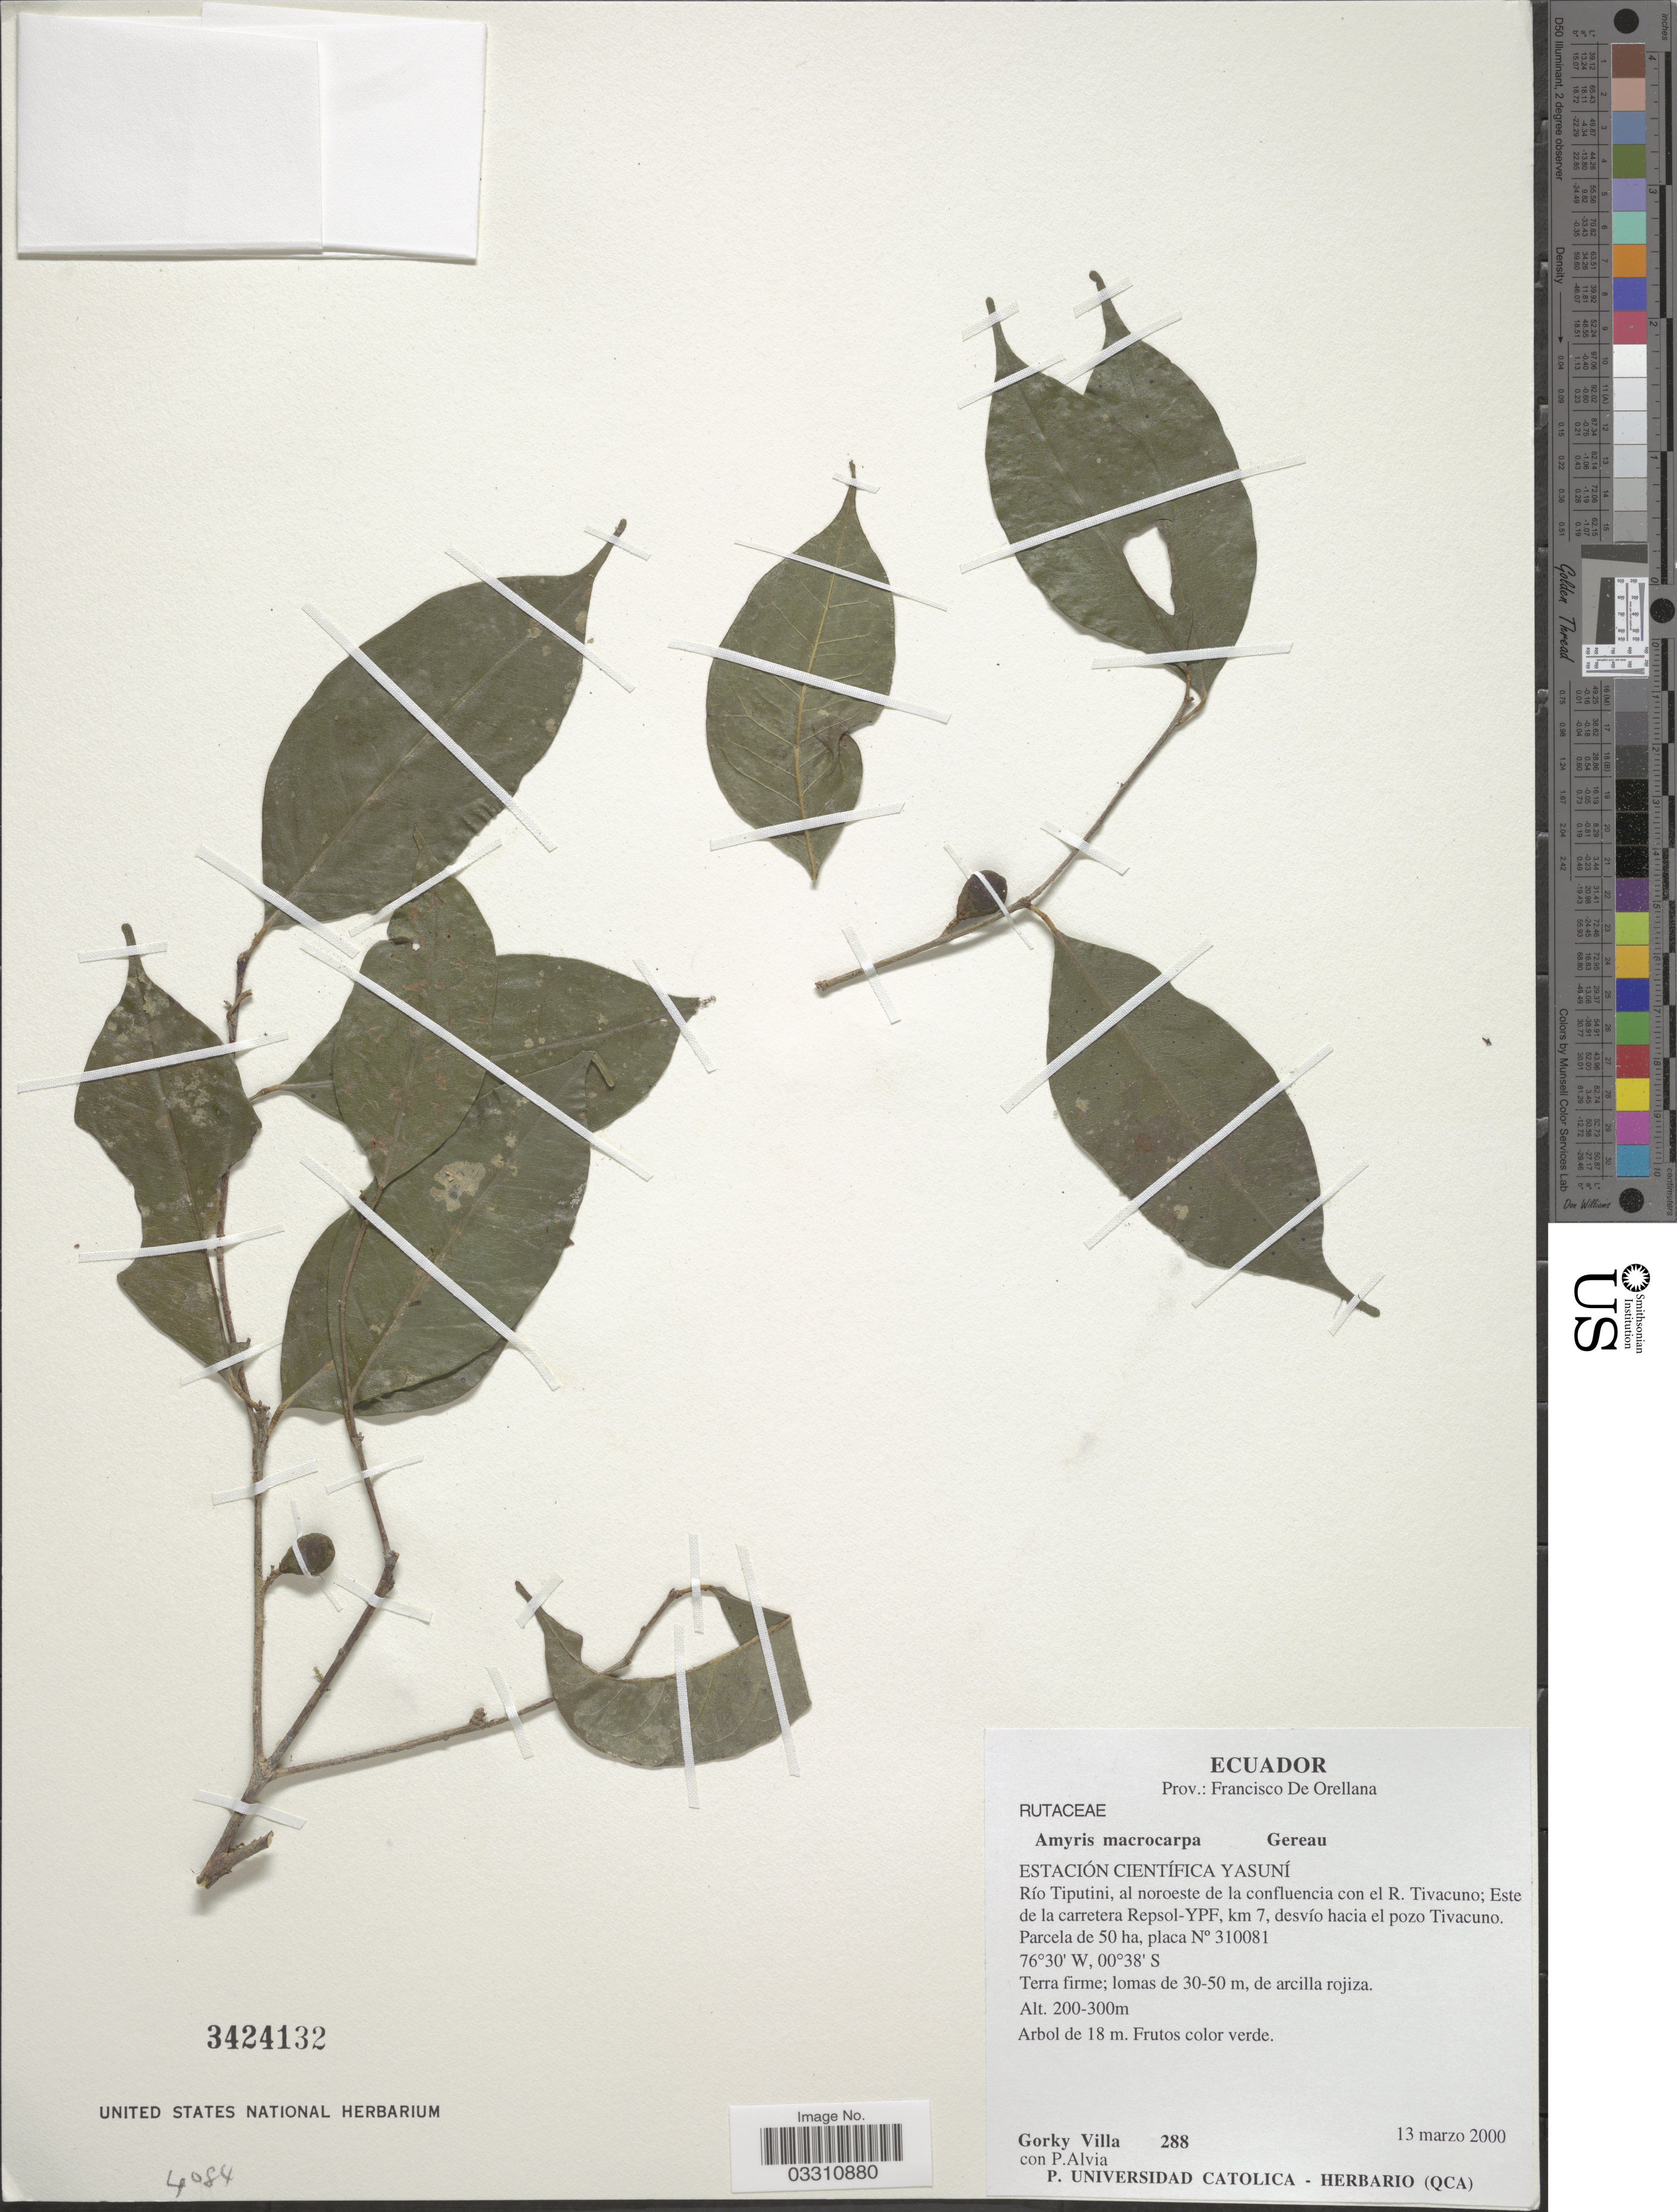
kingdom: Plantae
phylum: Tracheophyta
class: Magnoliopsida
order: Sapindales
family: Rutaceae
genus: Amyris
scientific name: Amyris macrocarpa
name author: Gereau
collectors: G. Villa & P. Alvia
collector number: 288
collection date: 2000-03-13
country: Ecuador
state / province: Orellana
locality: Prov.: Francisco De Orellana, Estación Científica Yasuní, Río Tiputini, al noroeste de la confluencia con el R. Tivacuno; Este de la carretera Repsol-YPF, km 7, desvío hacia el pozo Tivacuno. Parcela de 50 ha, placa N° 310081.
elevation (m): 200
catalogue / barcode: US 3424132